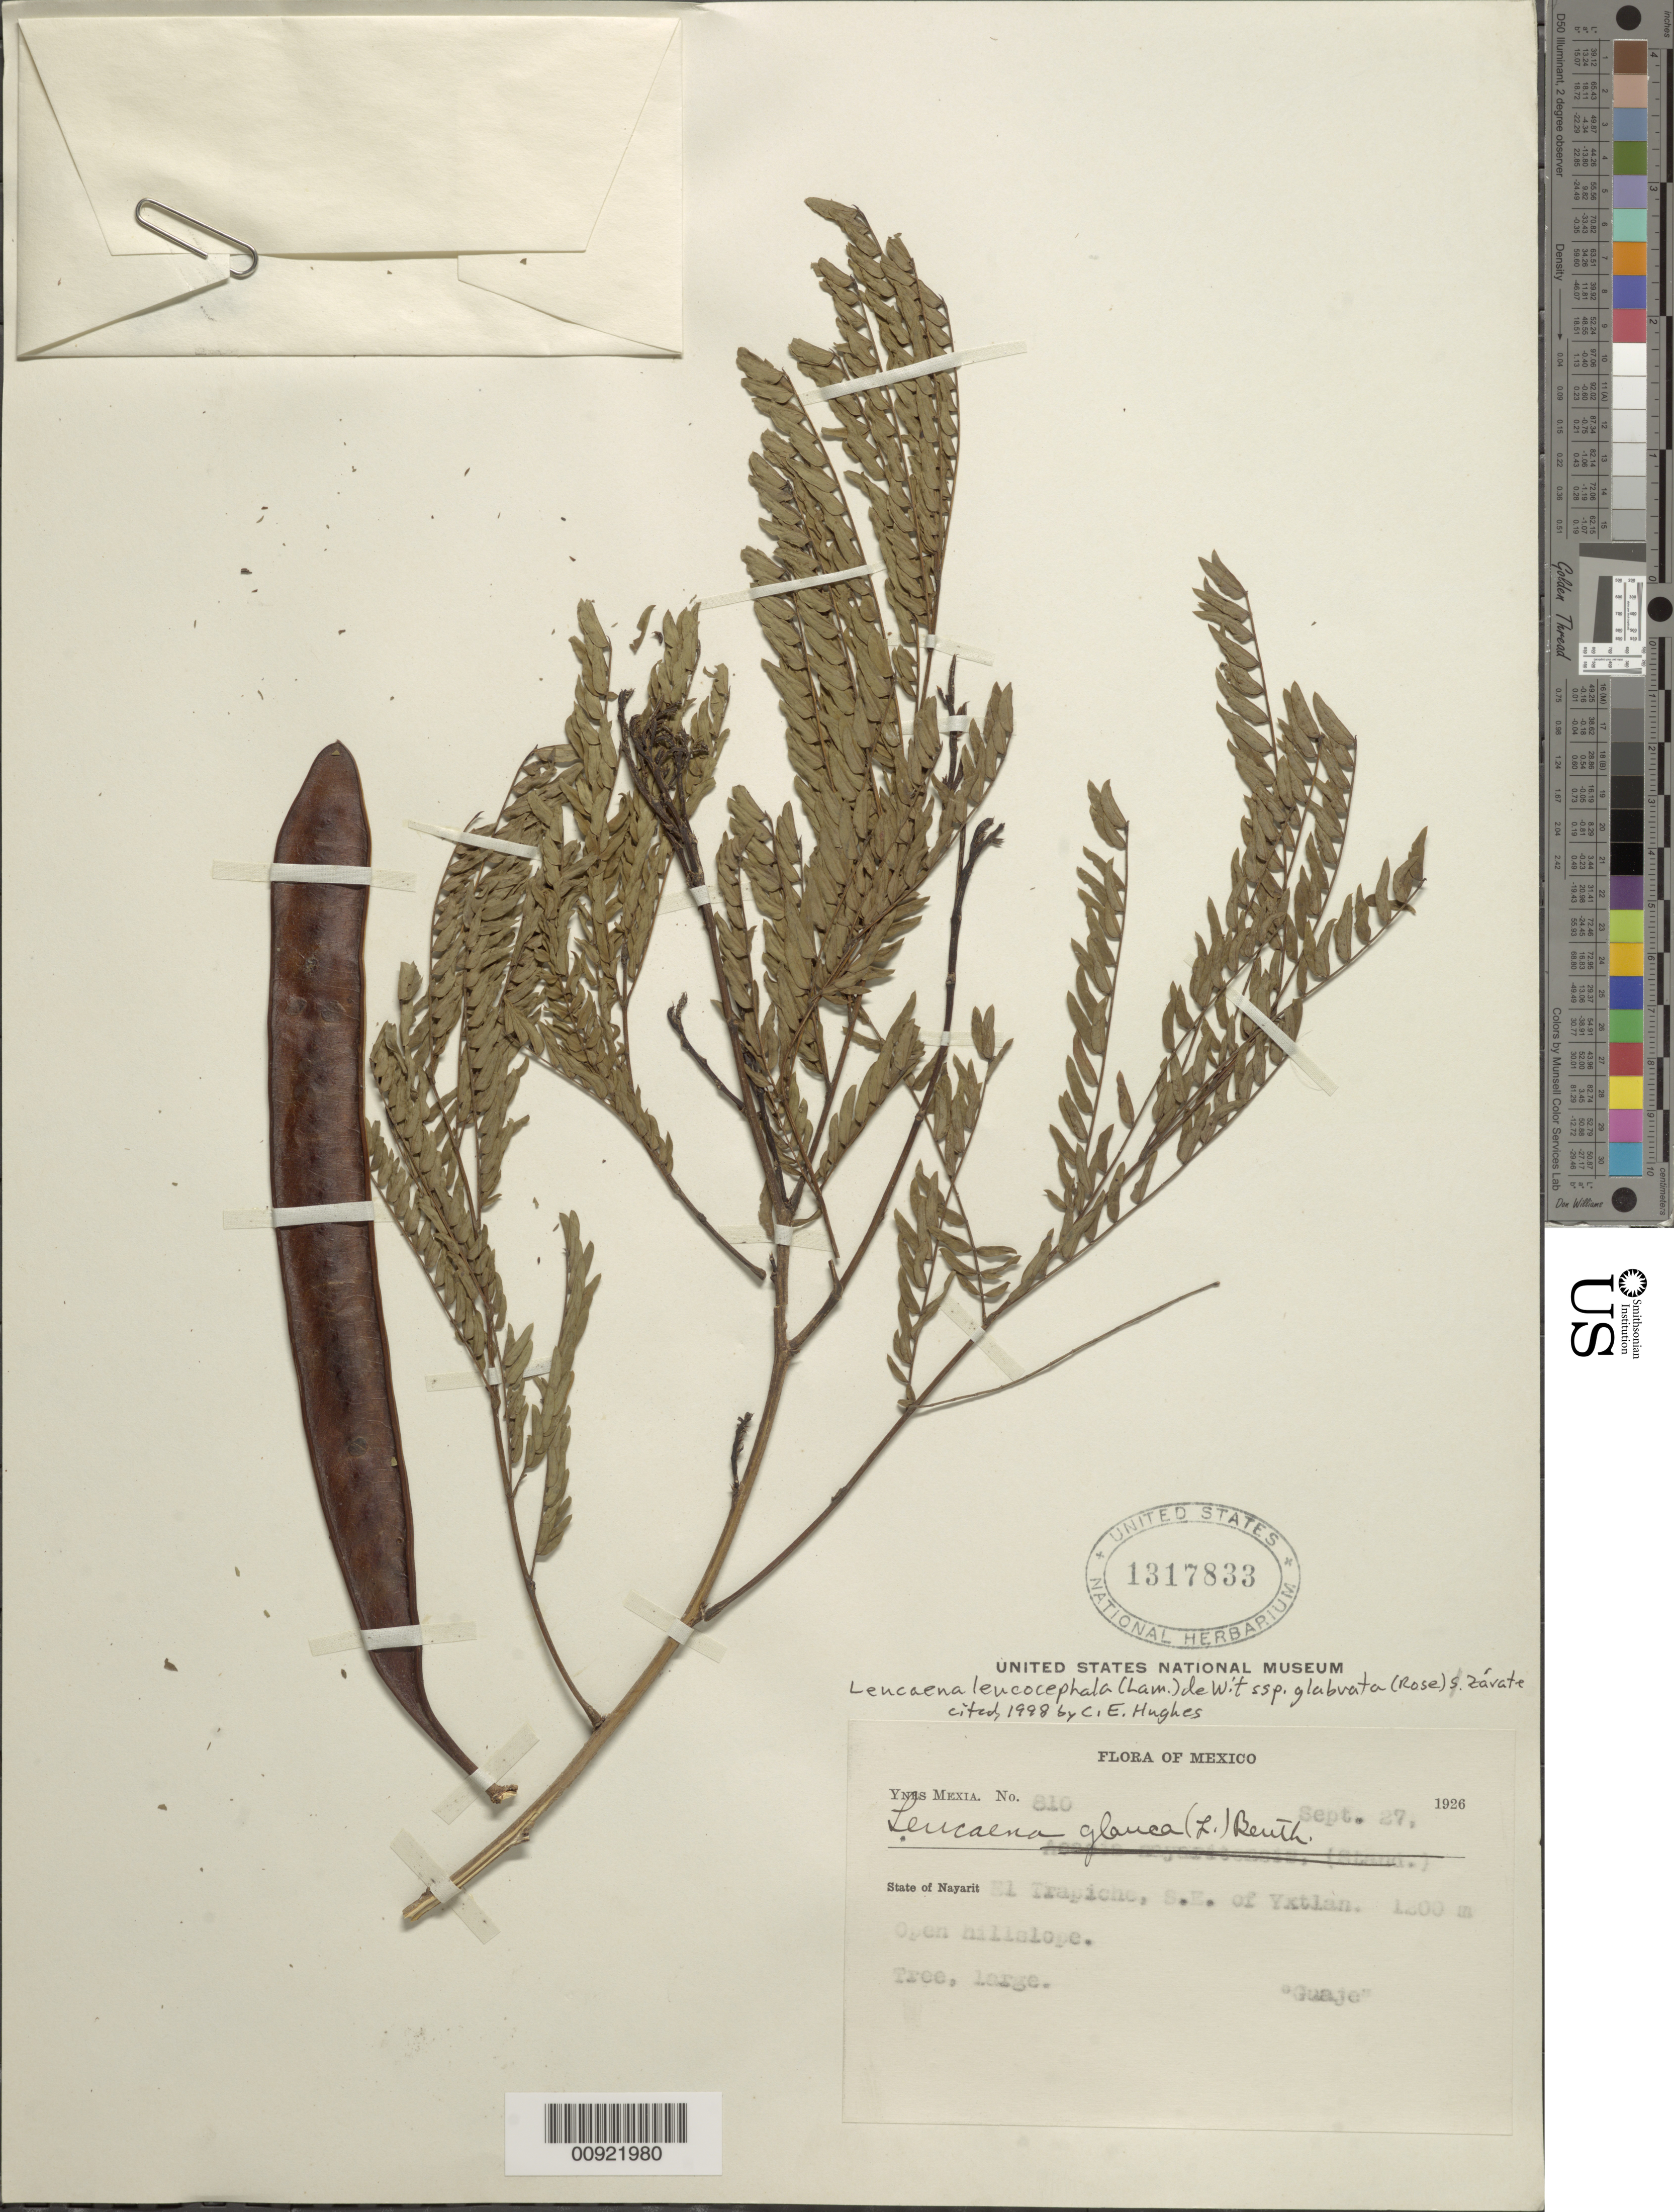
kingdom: Plantae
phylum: Tracheophyta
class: Magnoliopsida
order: Fabales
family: Fabaceae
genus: Leucaena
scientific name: Leucaena leucocephala subsp. glabrata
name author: (Rose) Zaráte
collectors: Y. Mexia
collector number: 810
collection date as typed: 27 Sep 1926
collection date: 1926-09-27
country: Mexico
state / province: Nayarit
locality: State of Nayarit: El Trapiche, SE of Yxtlan.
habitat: Open hillslope.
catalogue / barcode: US 1317833